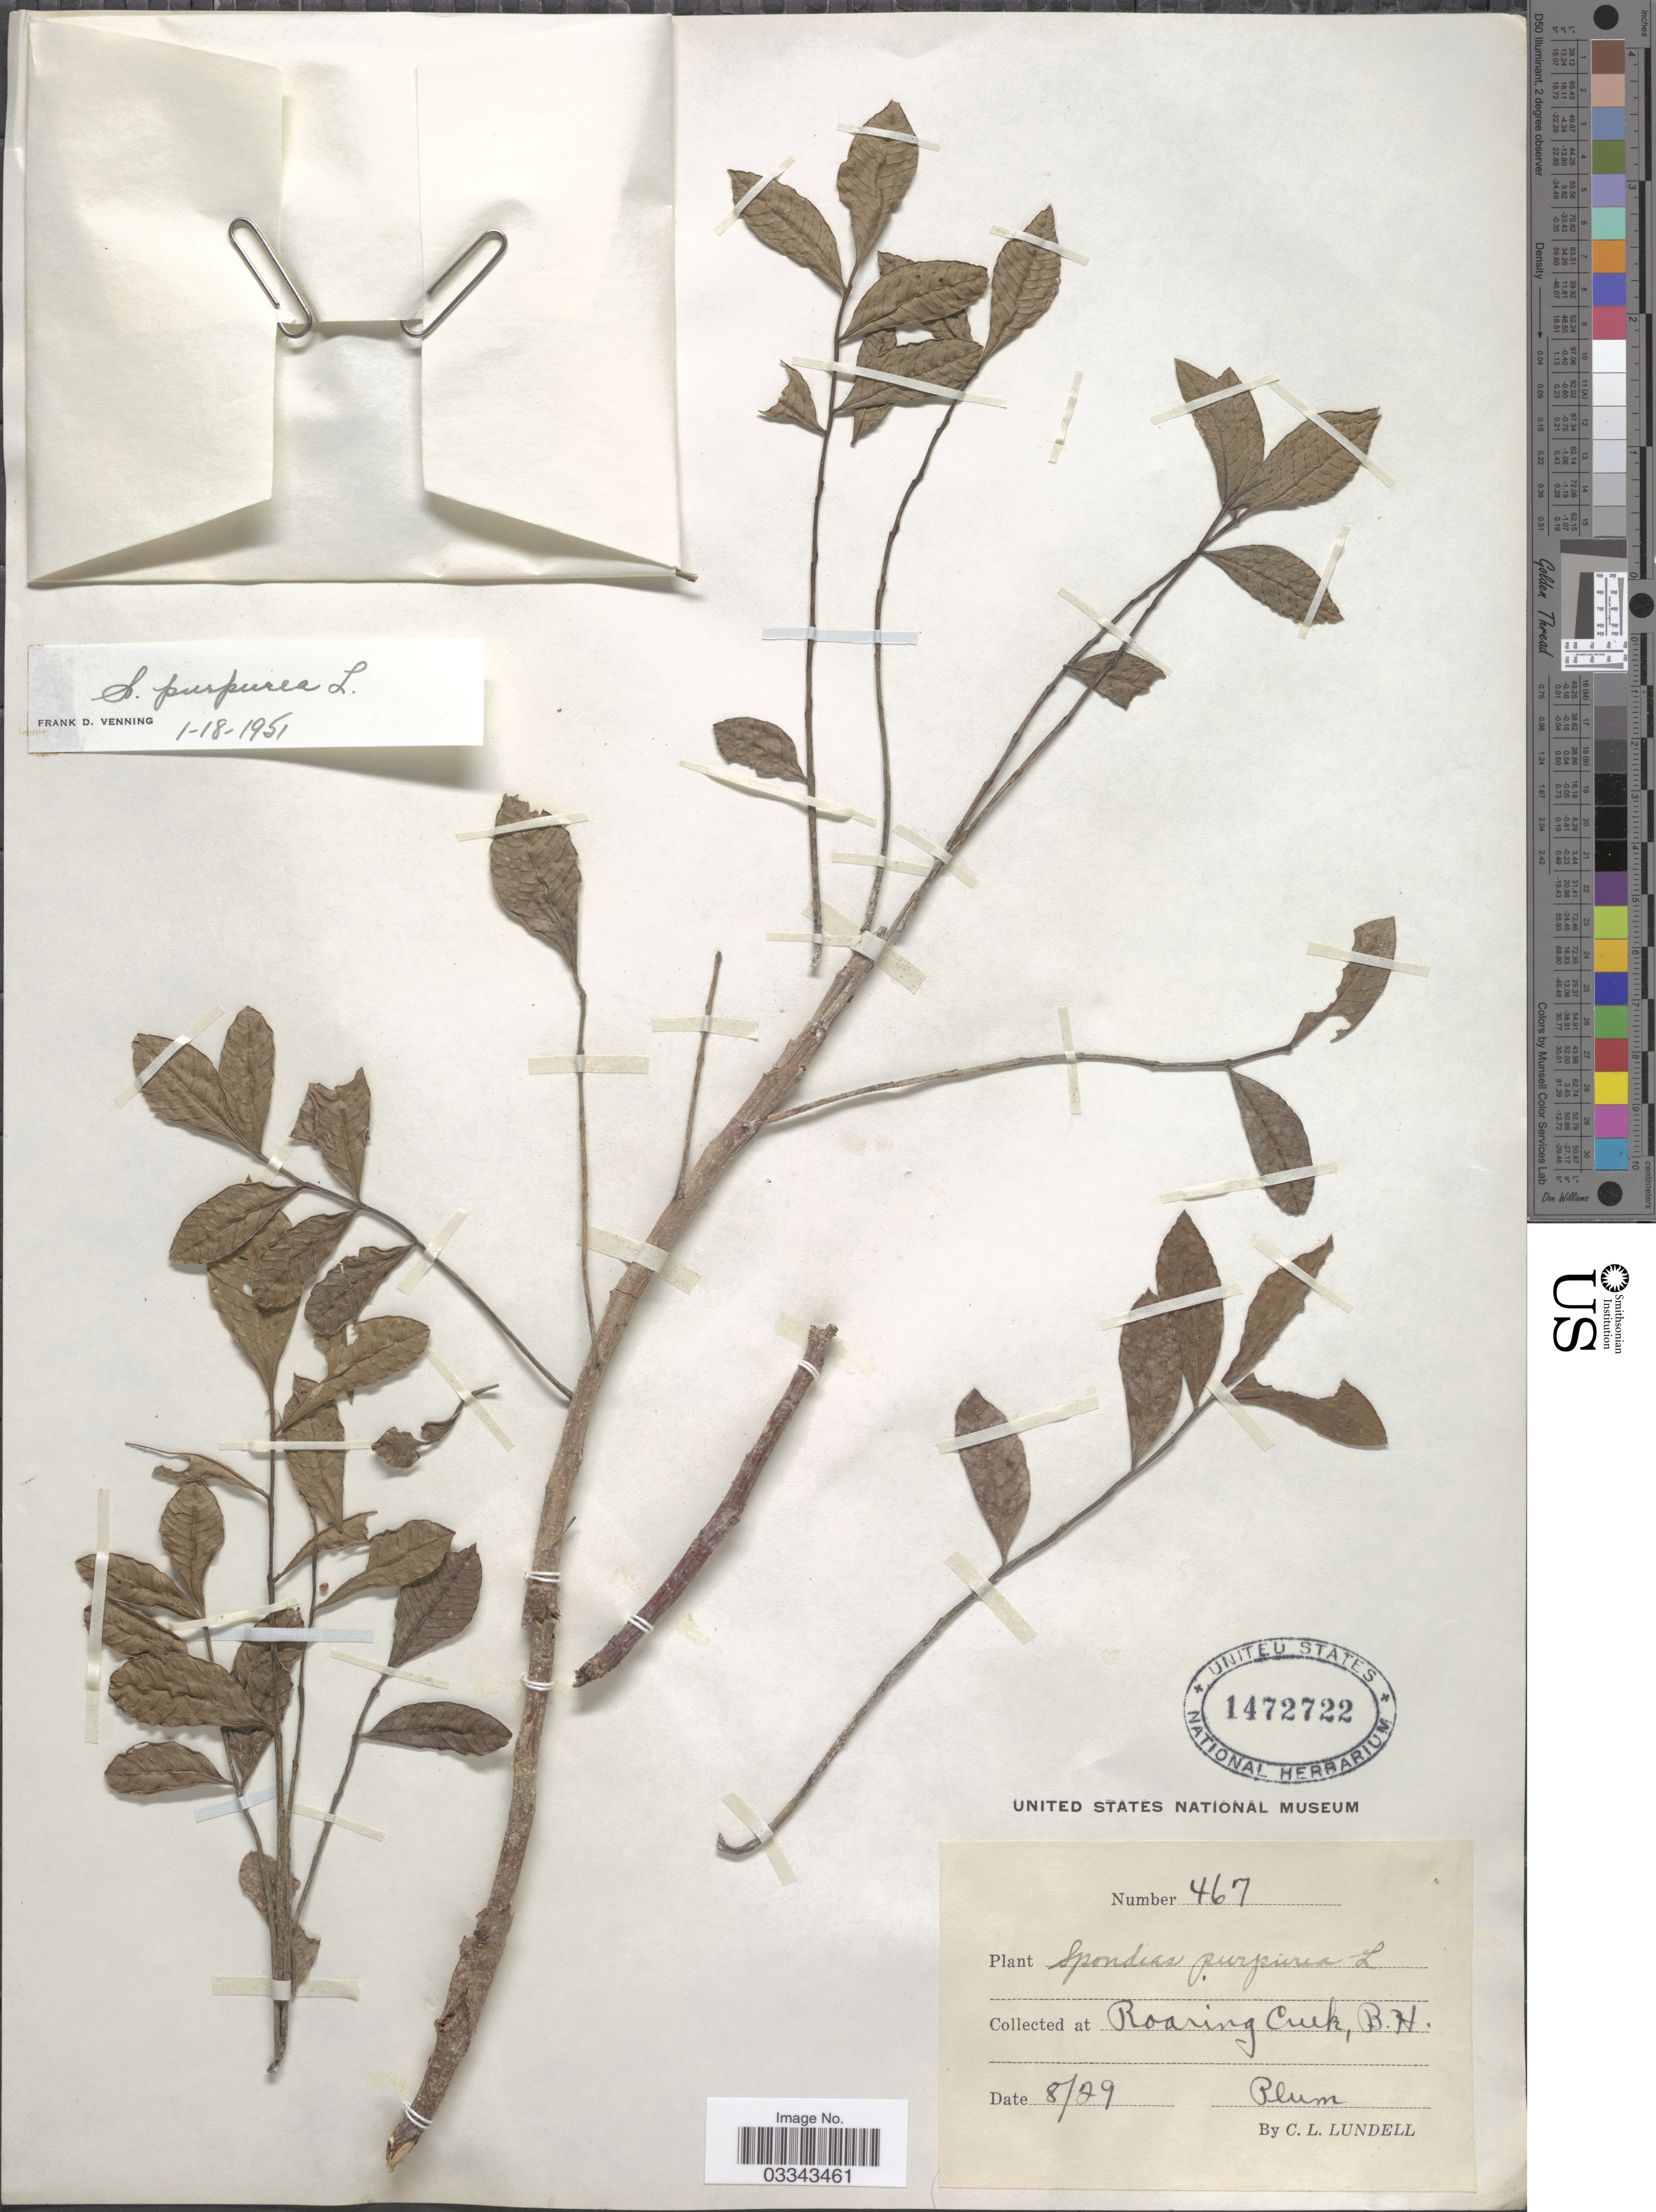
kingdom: Plantae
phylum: Tracheophyta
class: Magnoliopsida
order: Sapindales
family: Anacardiaceae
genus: Spondias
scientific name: Spondias purpurea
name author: L.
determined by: Mitchell, John D.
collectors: C. L. Lundell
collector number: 467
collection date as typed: Transcribed d/m/y: /8/29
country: Belize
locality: Roaring Creek, B.H. Plum [unsure placement]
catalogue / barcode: US 1472722